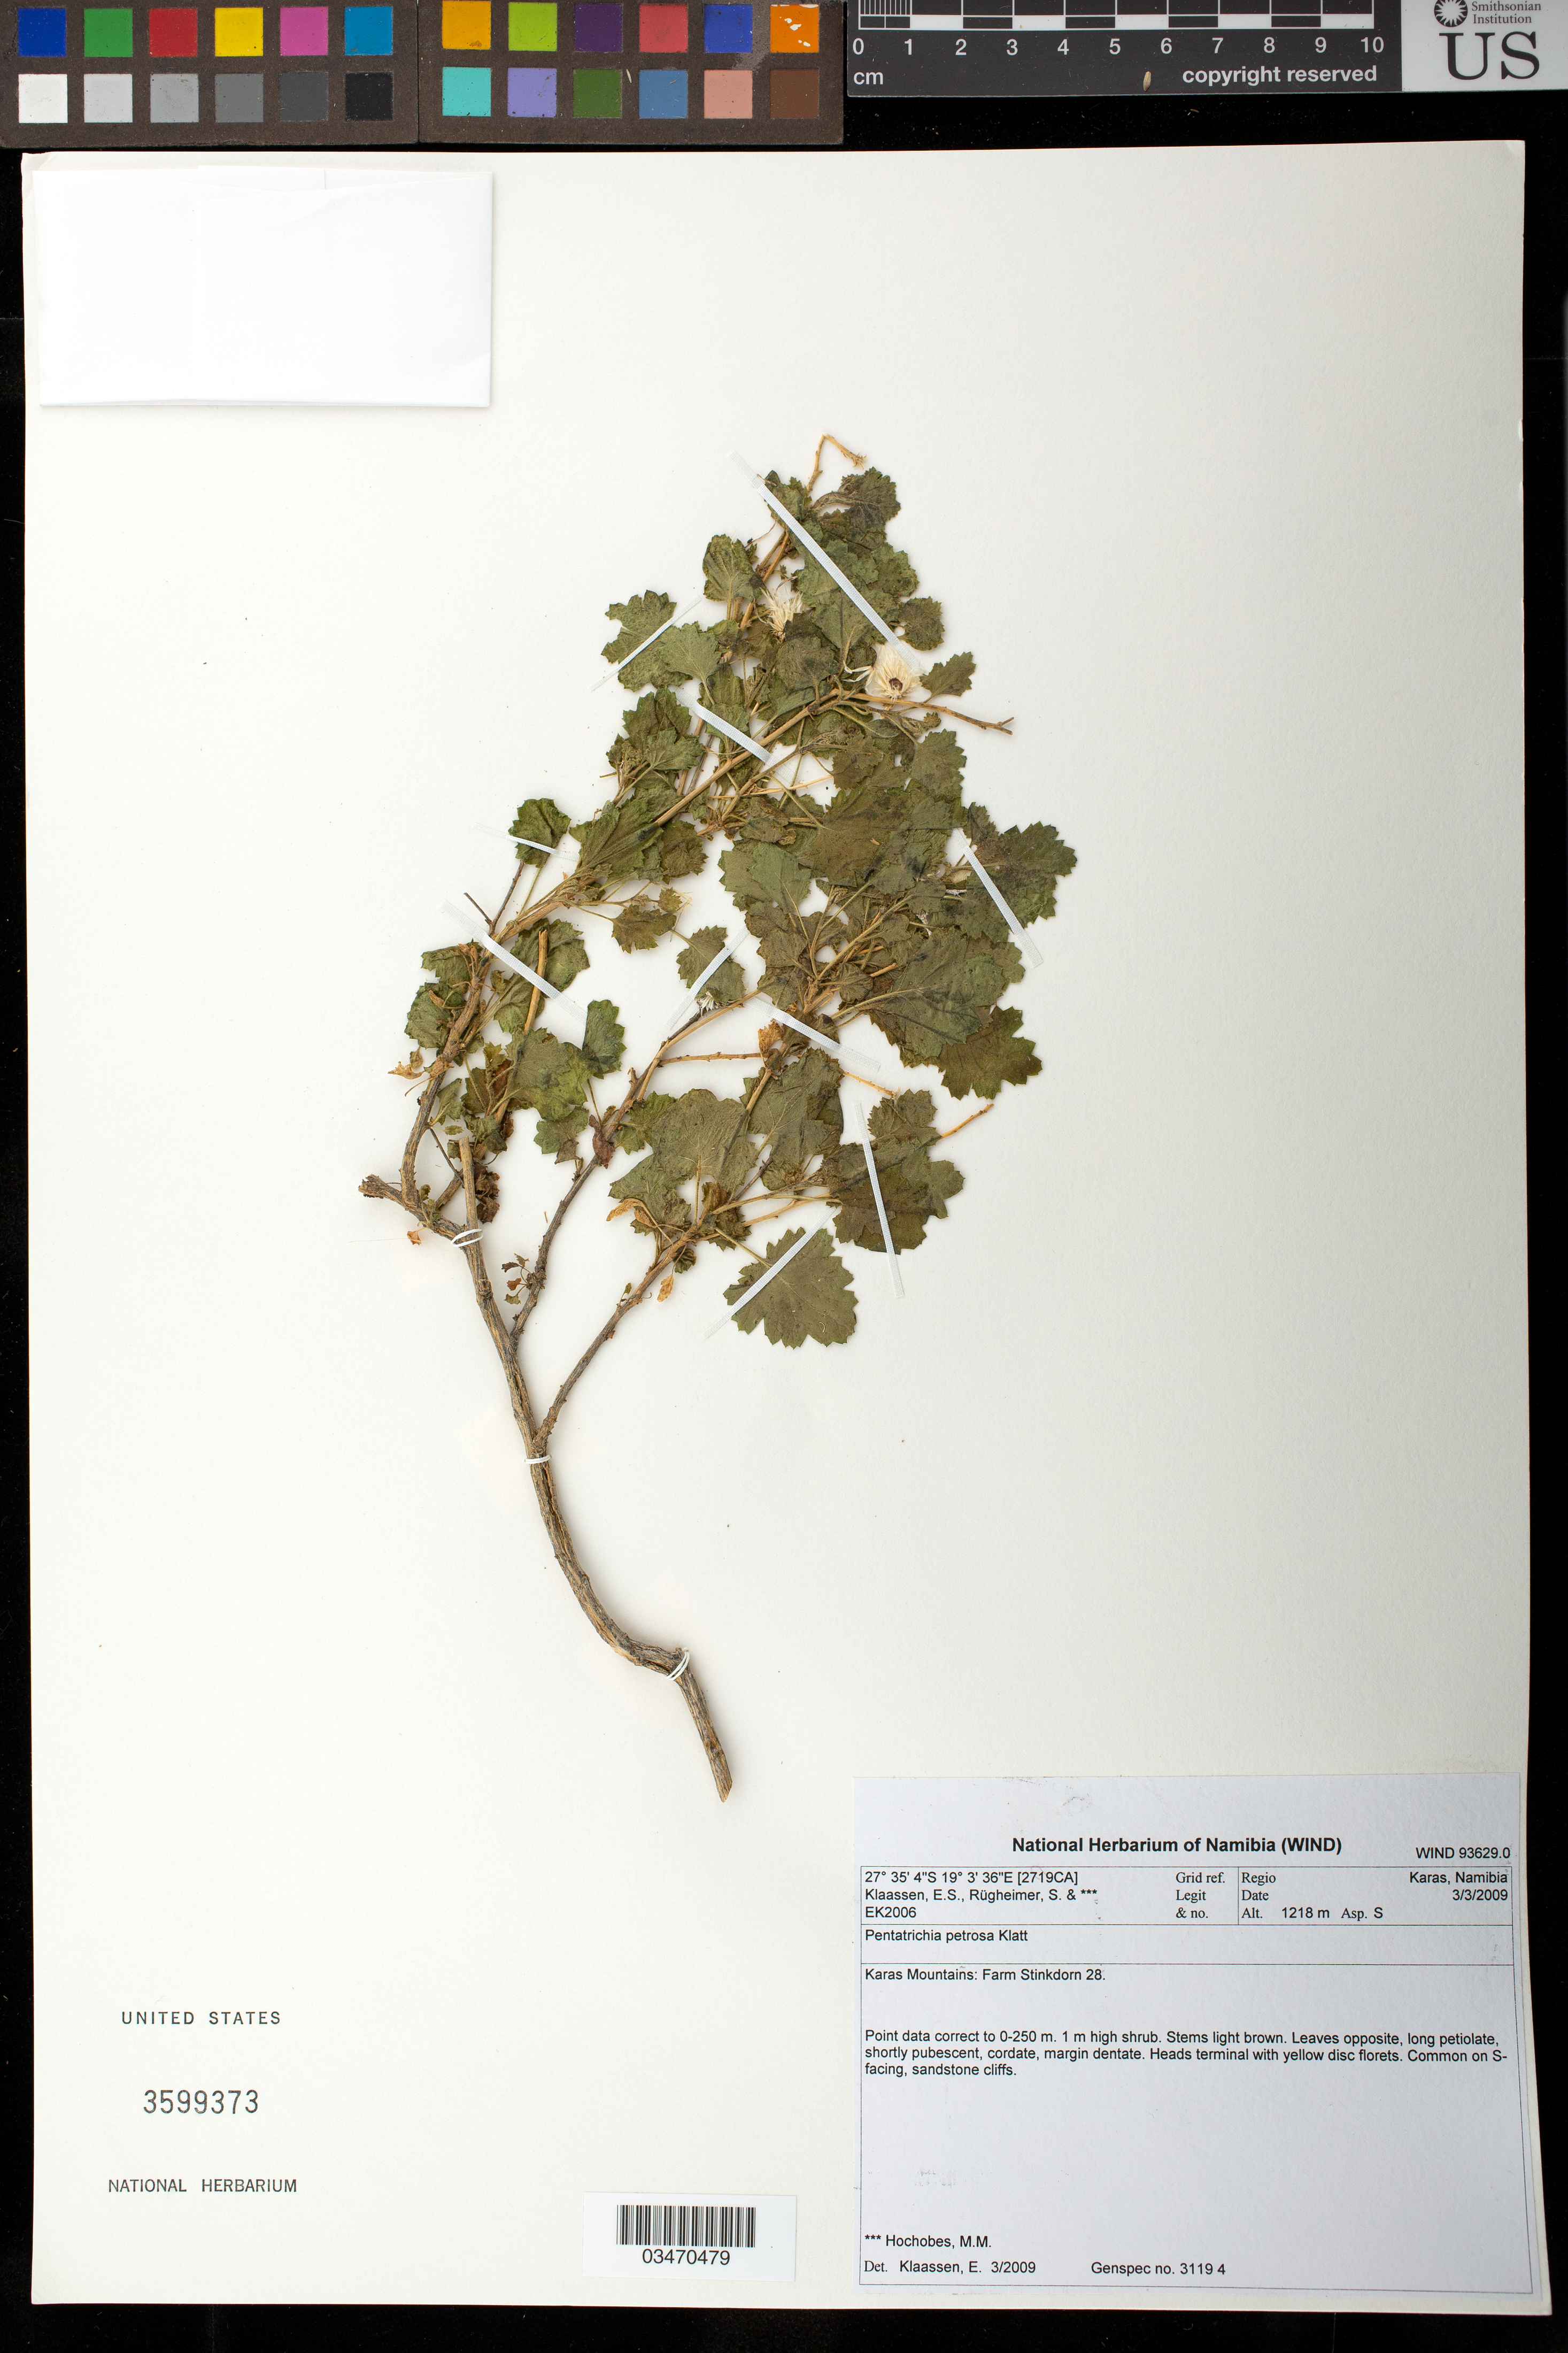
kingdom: Plantae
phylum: Tracheophyta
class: Magnoliopsida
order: Asterales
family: Asteraceae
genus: Pentatrichia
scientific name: Pentatrichia petrosa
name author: Klatt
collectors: E. S. Klaassen, S. Rugheimer & M. Hochobes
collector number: EK2006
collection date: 2009-03-03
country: Namibia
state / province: Karas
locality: Karas Mountains: Farm Stinkdorn 28.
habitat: Common on S-facing, sandstone cliffs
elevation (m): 1218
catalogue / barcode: US 3599373